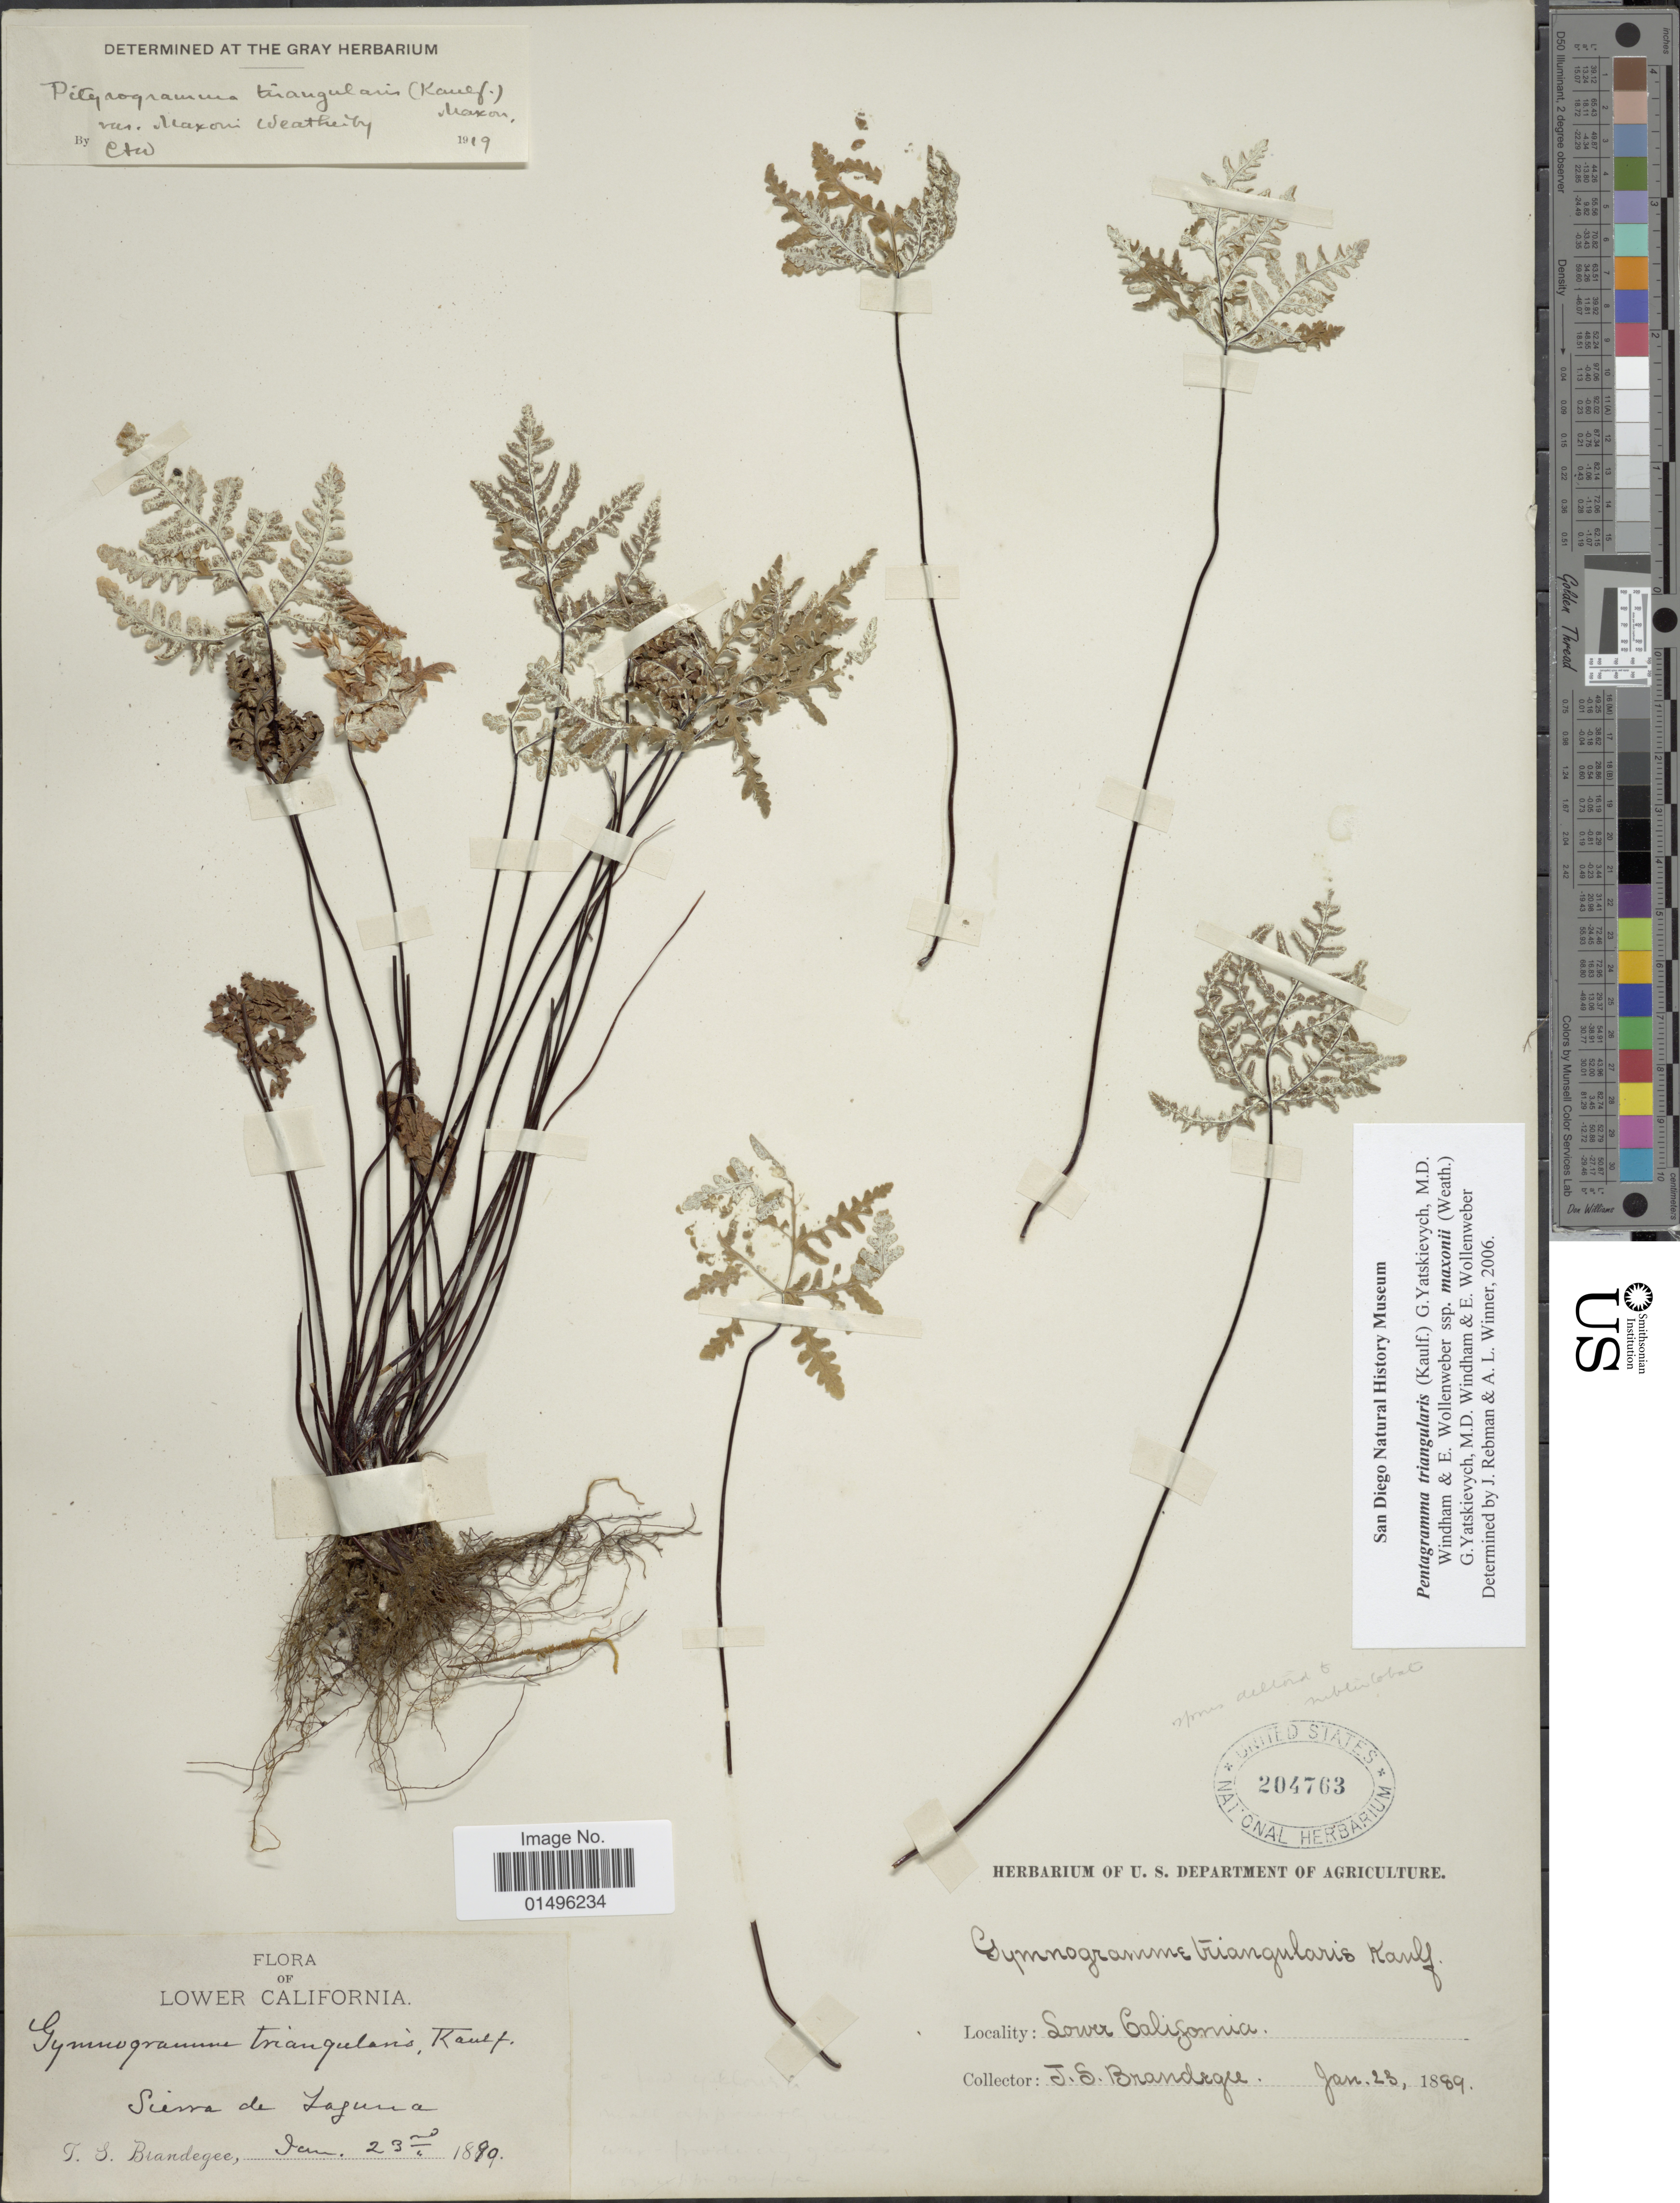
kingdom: Plantae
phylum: Tracheophyta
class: Polypodiopsida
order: Polypodiales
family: Pteridaceae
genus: Pentagramma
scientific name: Pentagramma maxonii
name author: (Weath.) Schuettp. & Windham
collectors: J. S. Brandegee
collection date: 1889-01-23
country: Mexico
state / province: Baja California Sur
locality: Lower California, Sierra de Laguna.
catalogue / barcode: US 204763